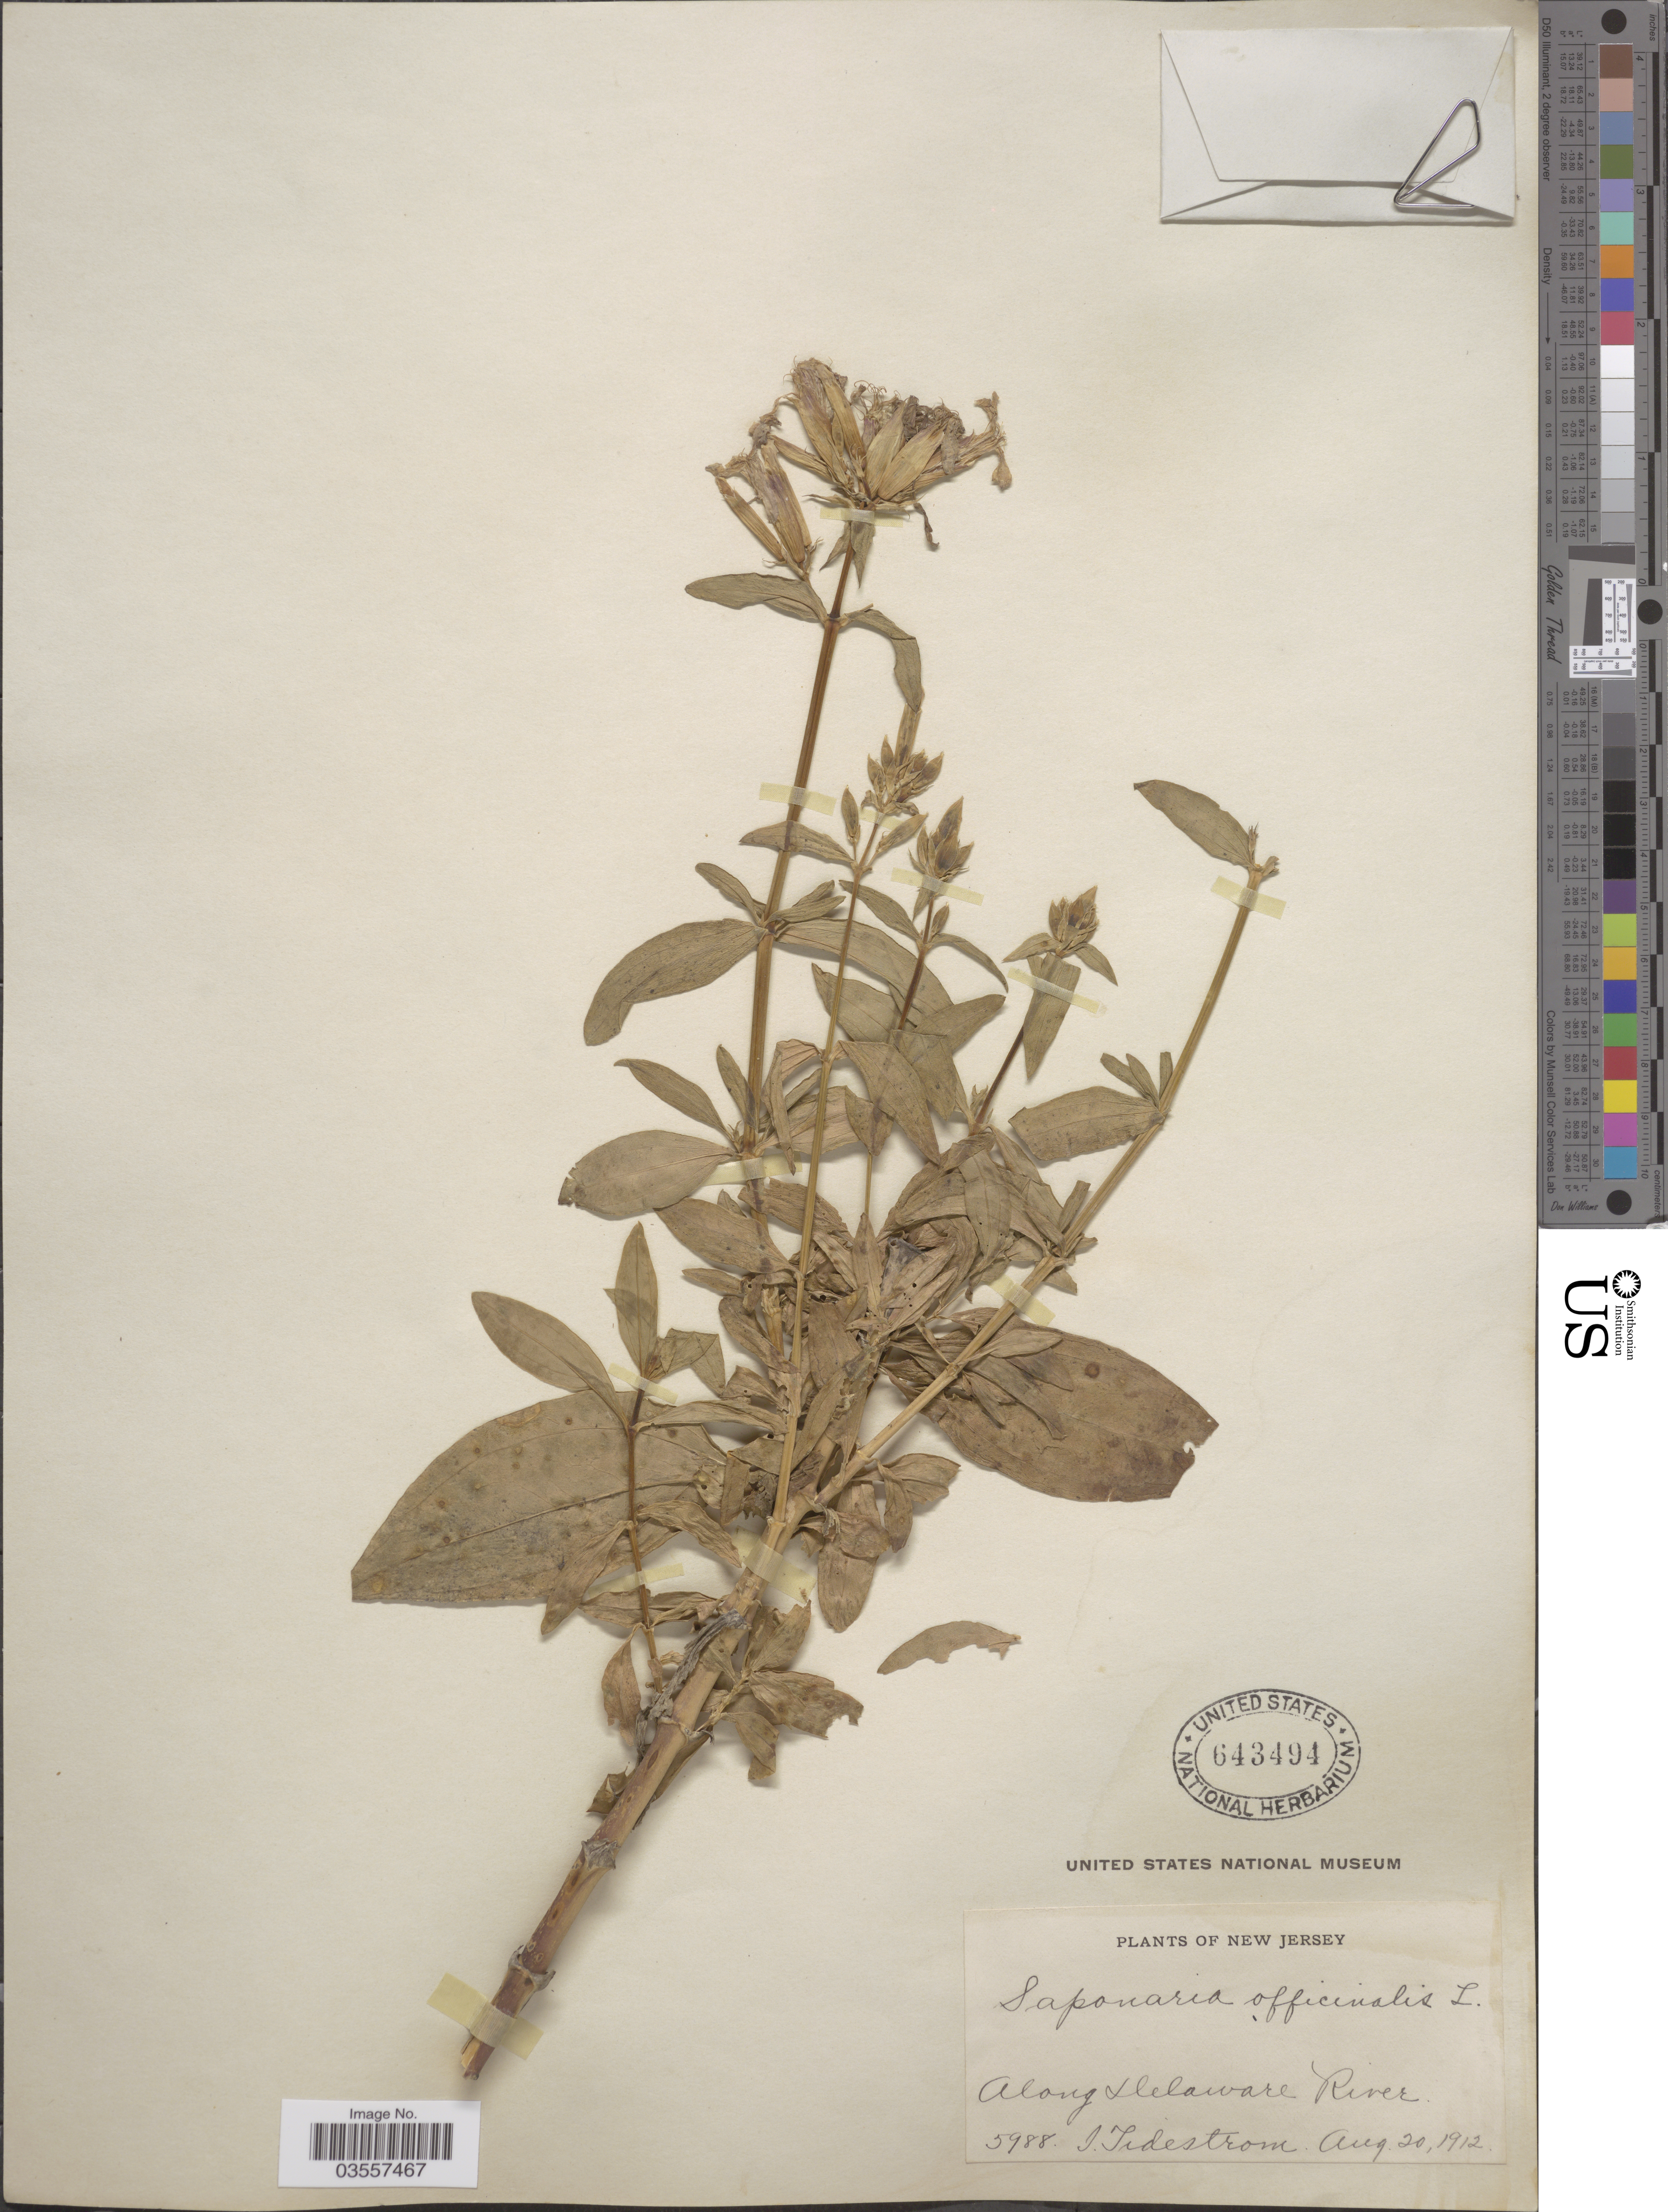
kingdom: Plantae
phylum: Tracheophyta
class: Magnoliopsida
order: Caryophyllales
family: Caryophyllaceae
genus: Saponaria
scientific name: Saponaria officinalis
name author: L.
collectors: I. F. Tidestrom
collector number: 5988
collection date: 1912-08-20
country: United States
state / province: New Jersey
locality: Along Delaware River.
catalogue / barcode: US 643494